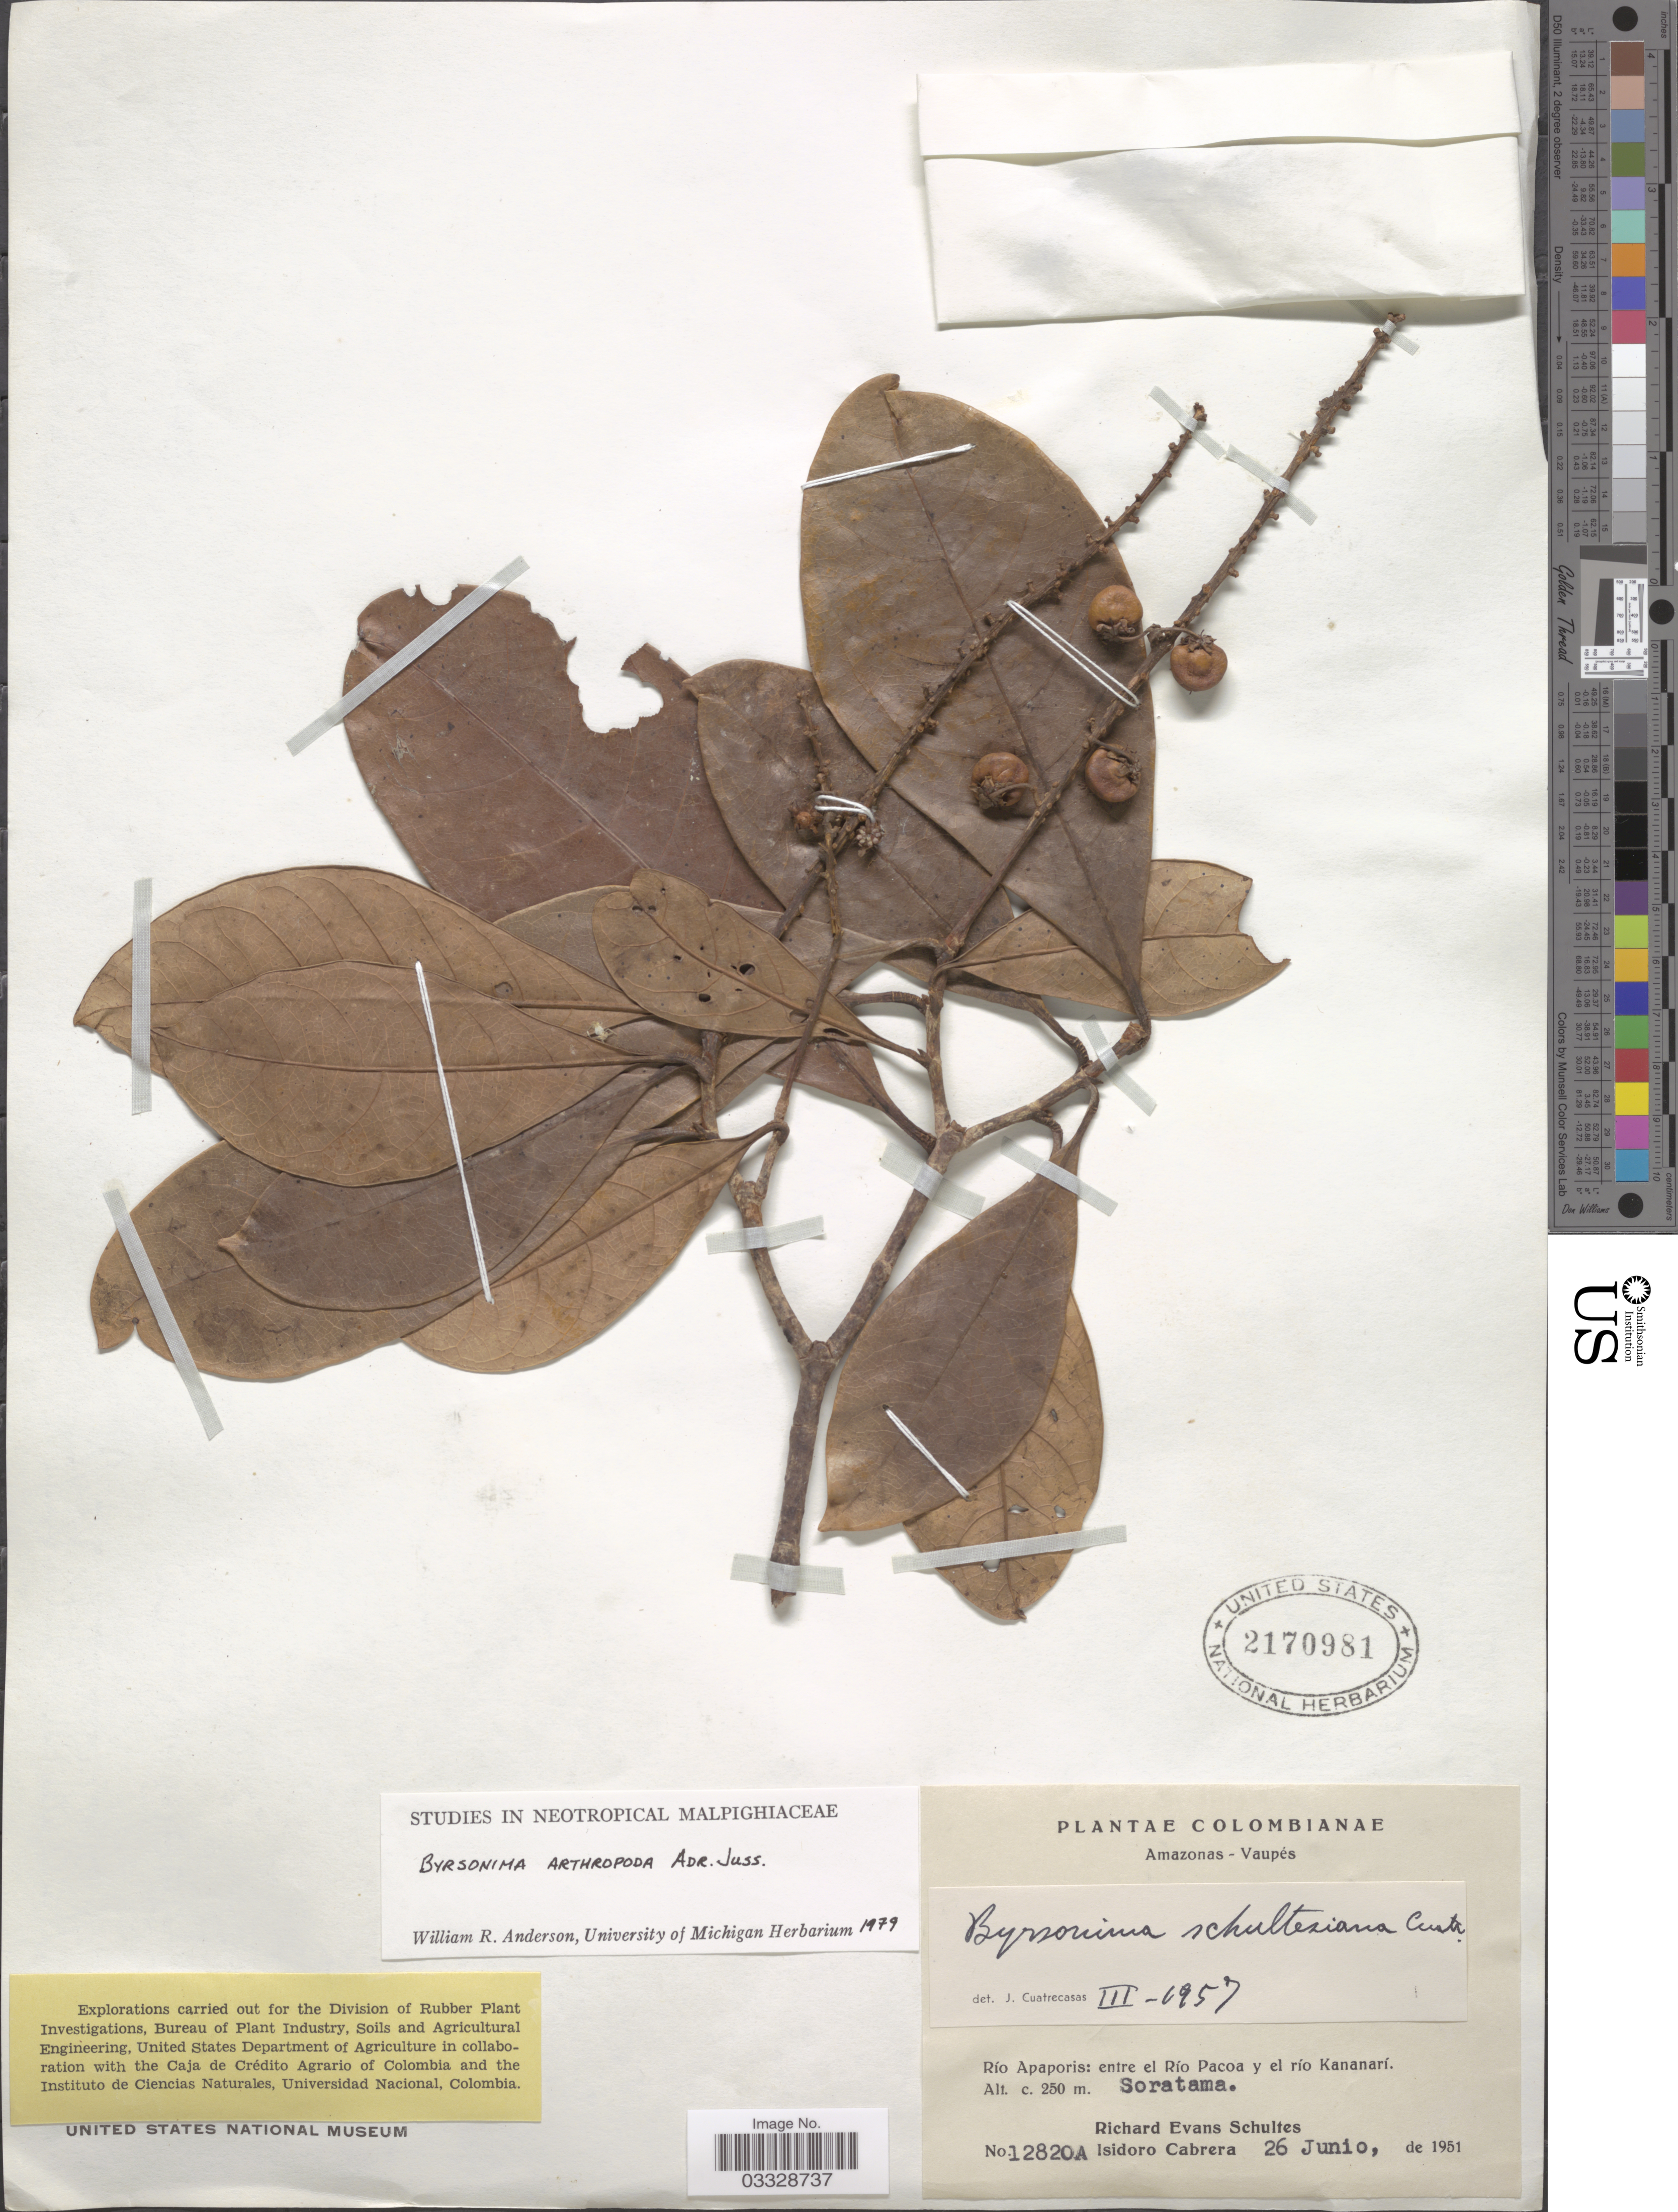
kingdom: Plantae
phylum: Tracheophyta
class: Magnoliopsida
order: Malpighiales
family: Malpighiaceae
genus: Byrsonima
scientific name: Byrsonima arthropoda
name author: A. Juss.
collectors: R. E. Schultes & I. Cabrera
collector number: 12820A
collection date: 1951-06-26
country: Colombia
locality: Amazonas - Vaupés. Río Apaporis: entre el Río Pacoa y el río Kananarí. Soratama.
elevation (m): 250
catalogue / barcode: US 2170981